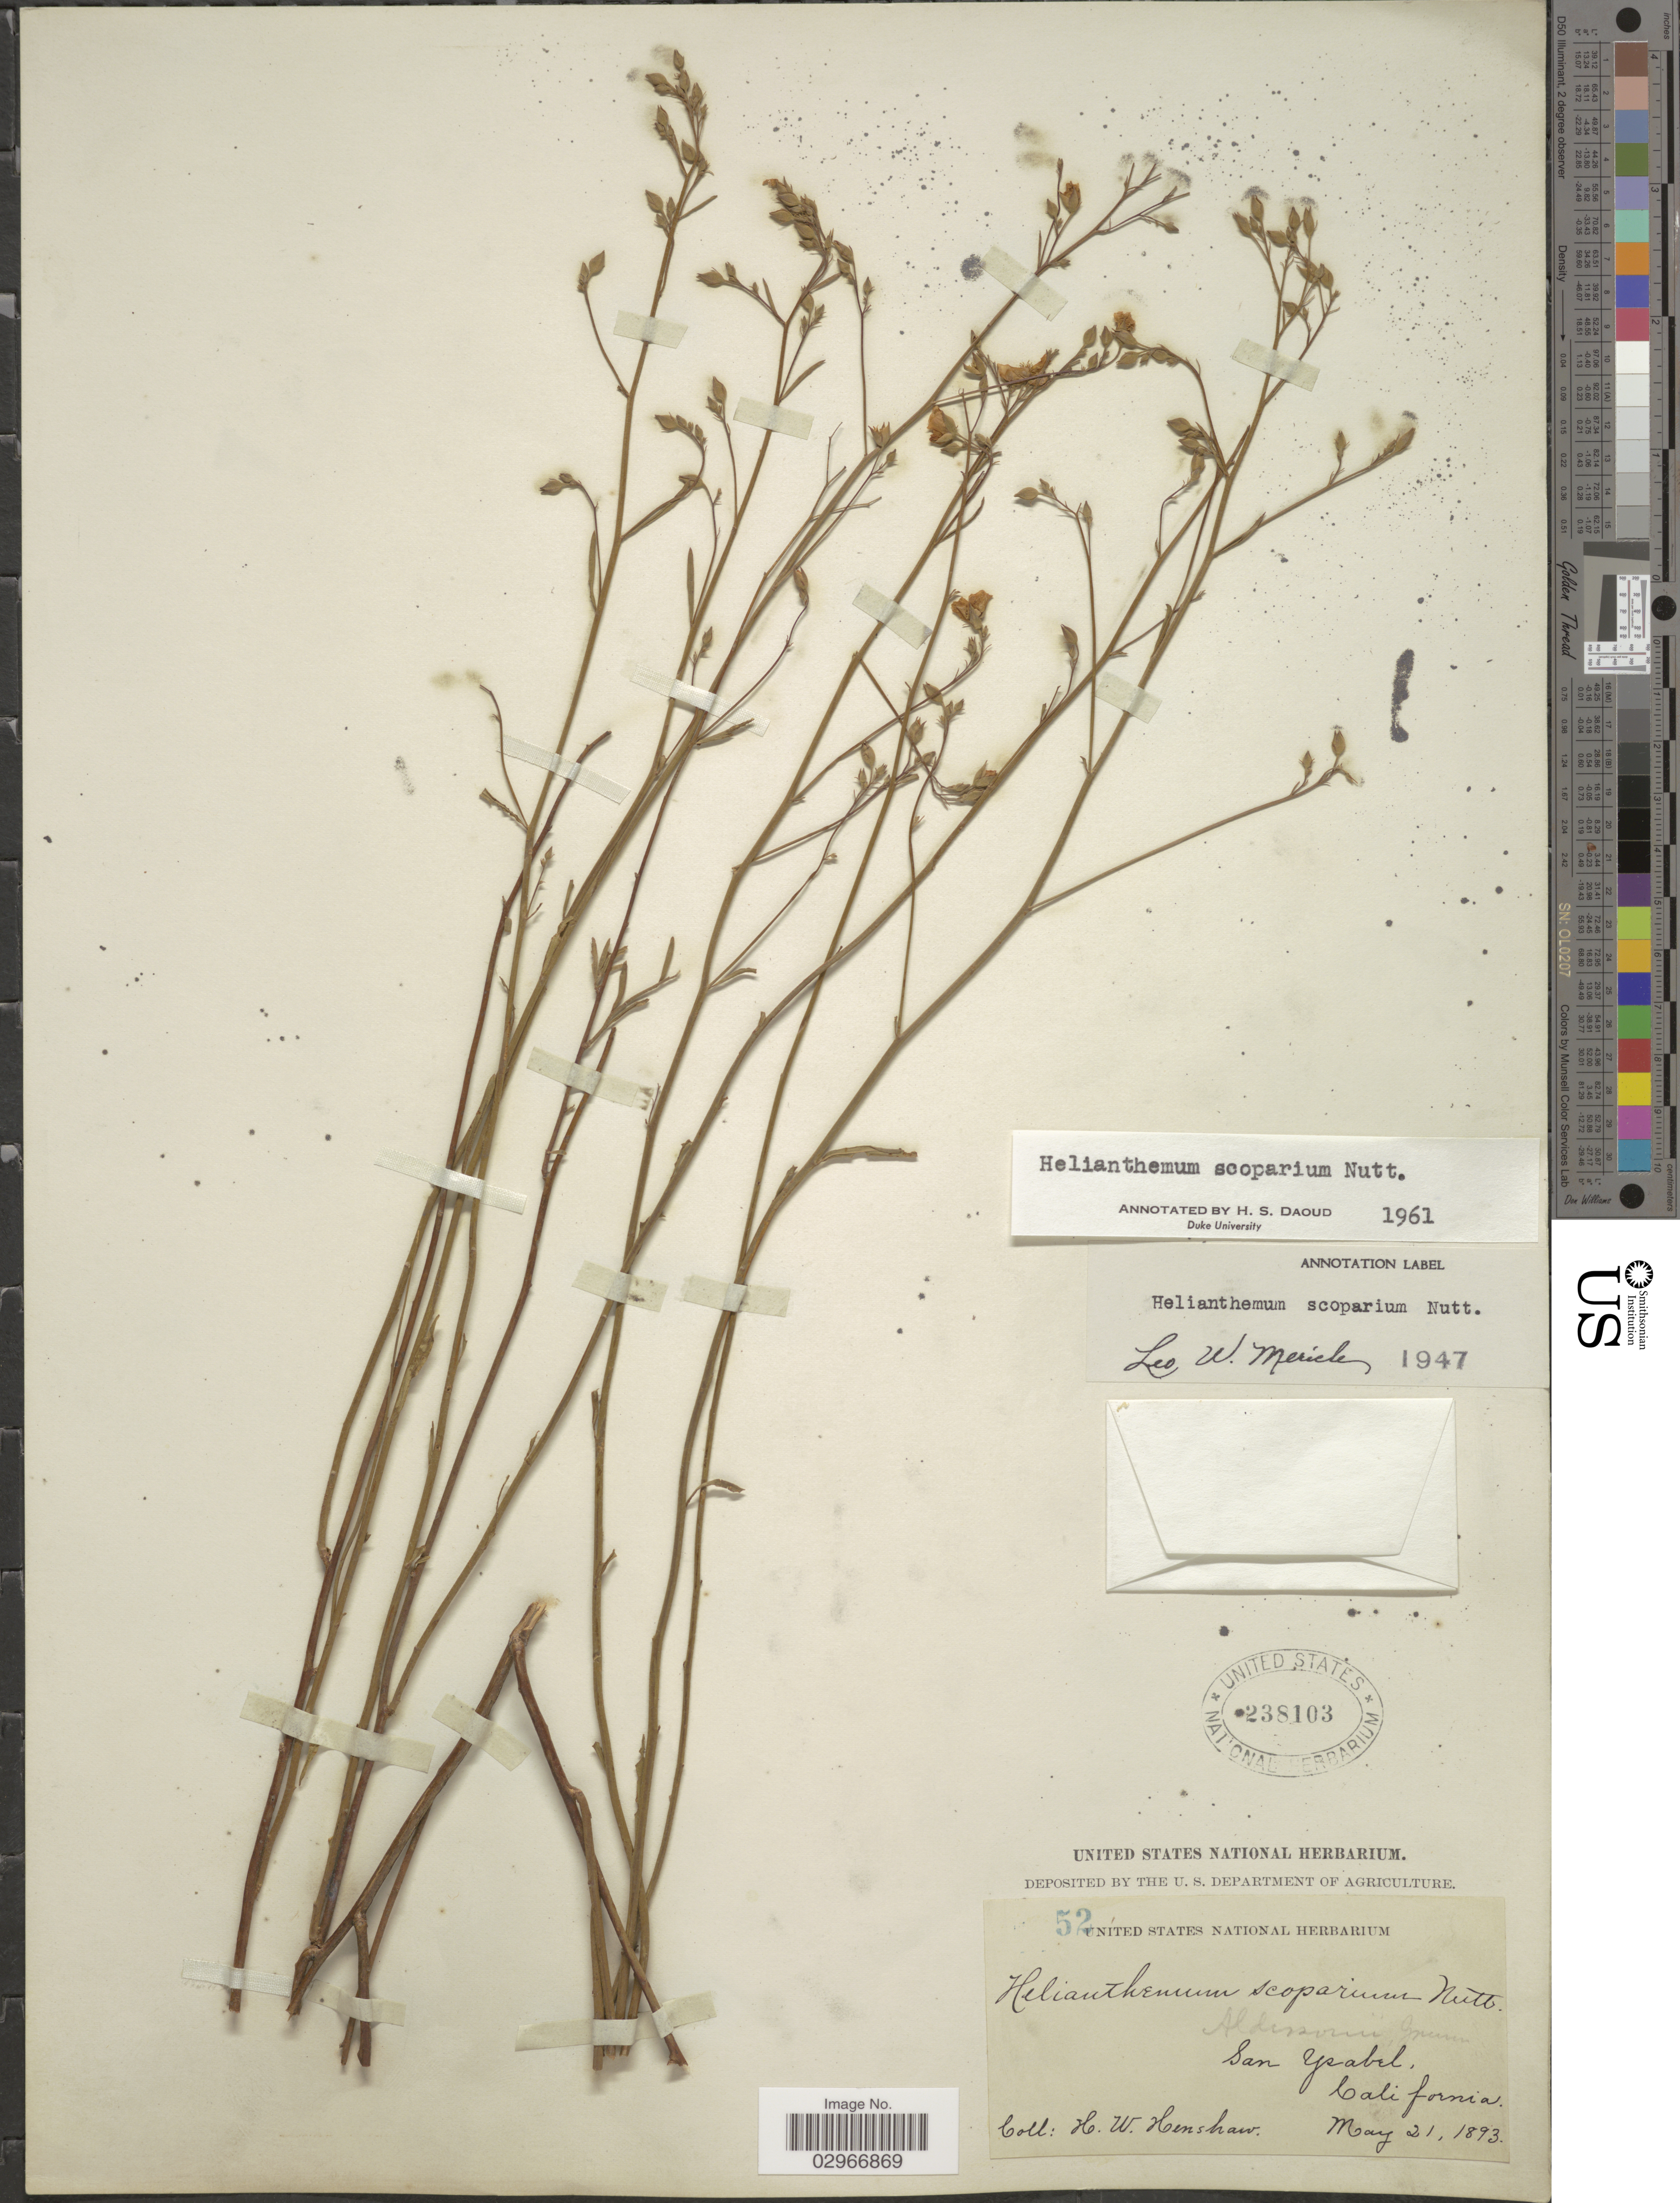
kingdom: Plantae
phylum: Tracheophyta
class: Magnoliopsida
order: Malvales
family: Cistaceae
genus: Helianthemum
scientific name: Helianthemum suffrutescens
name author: B. Schreiber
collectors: H. Henshaw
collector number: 52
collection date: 1893-05-21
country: United States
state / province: California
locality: San Ysabel.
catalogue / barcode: US 238103